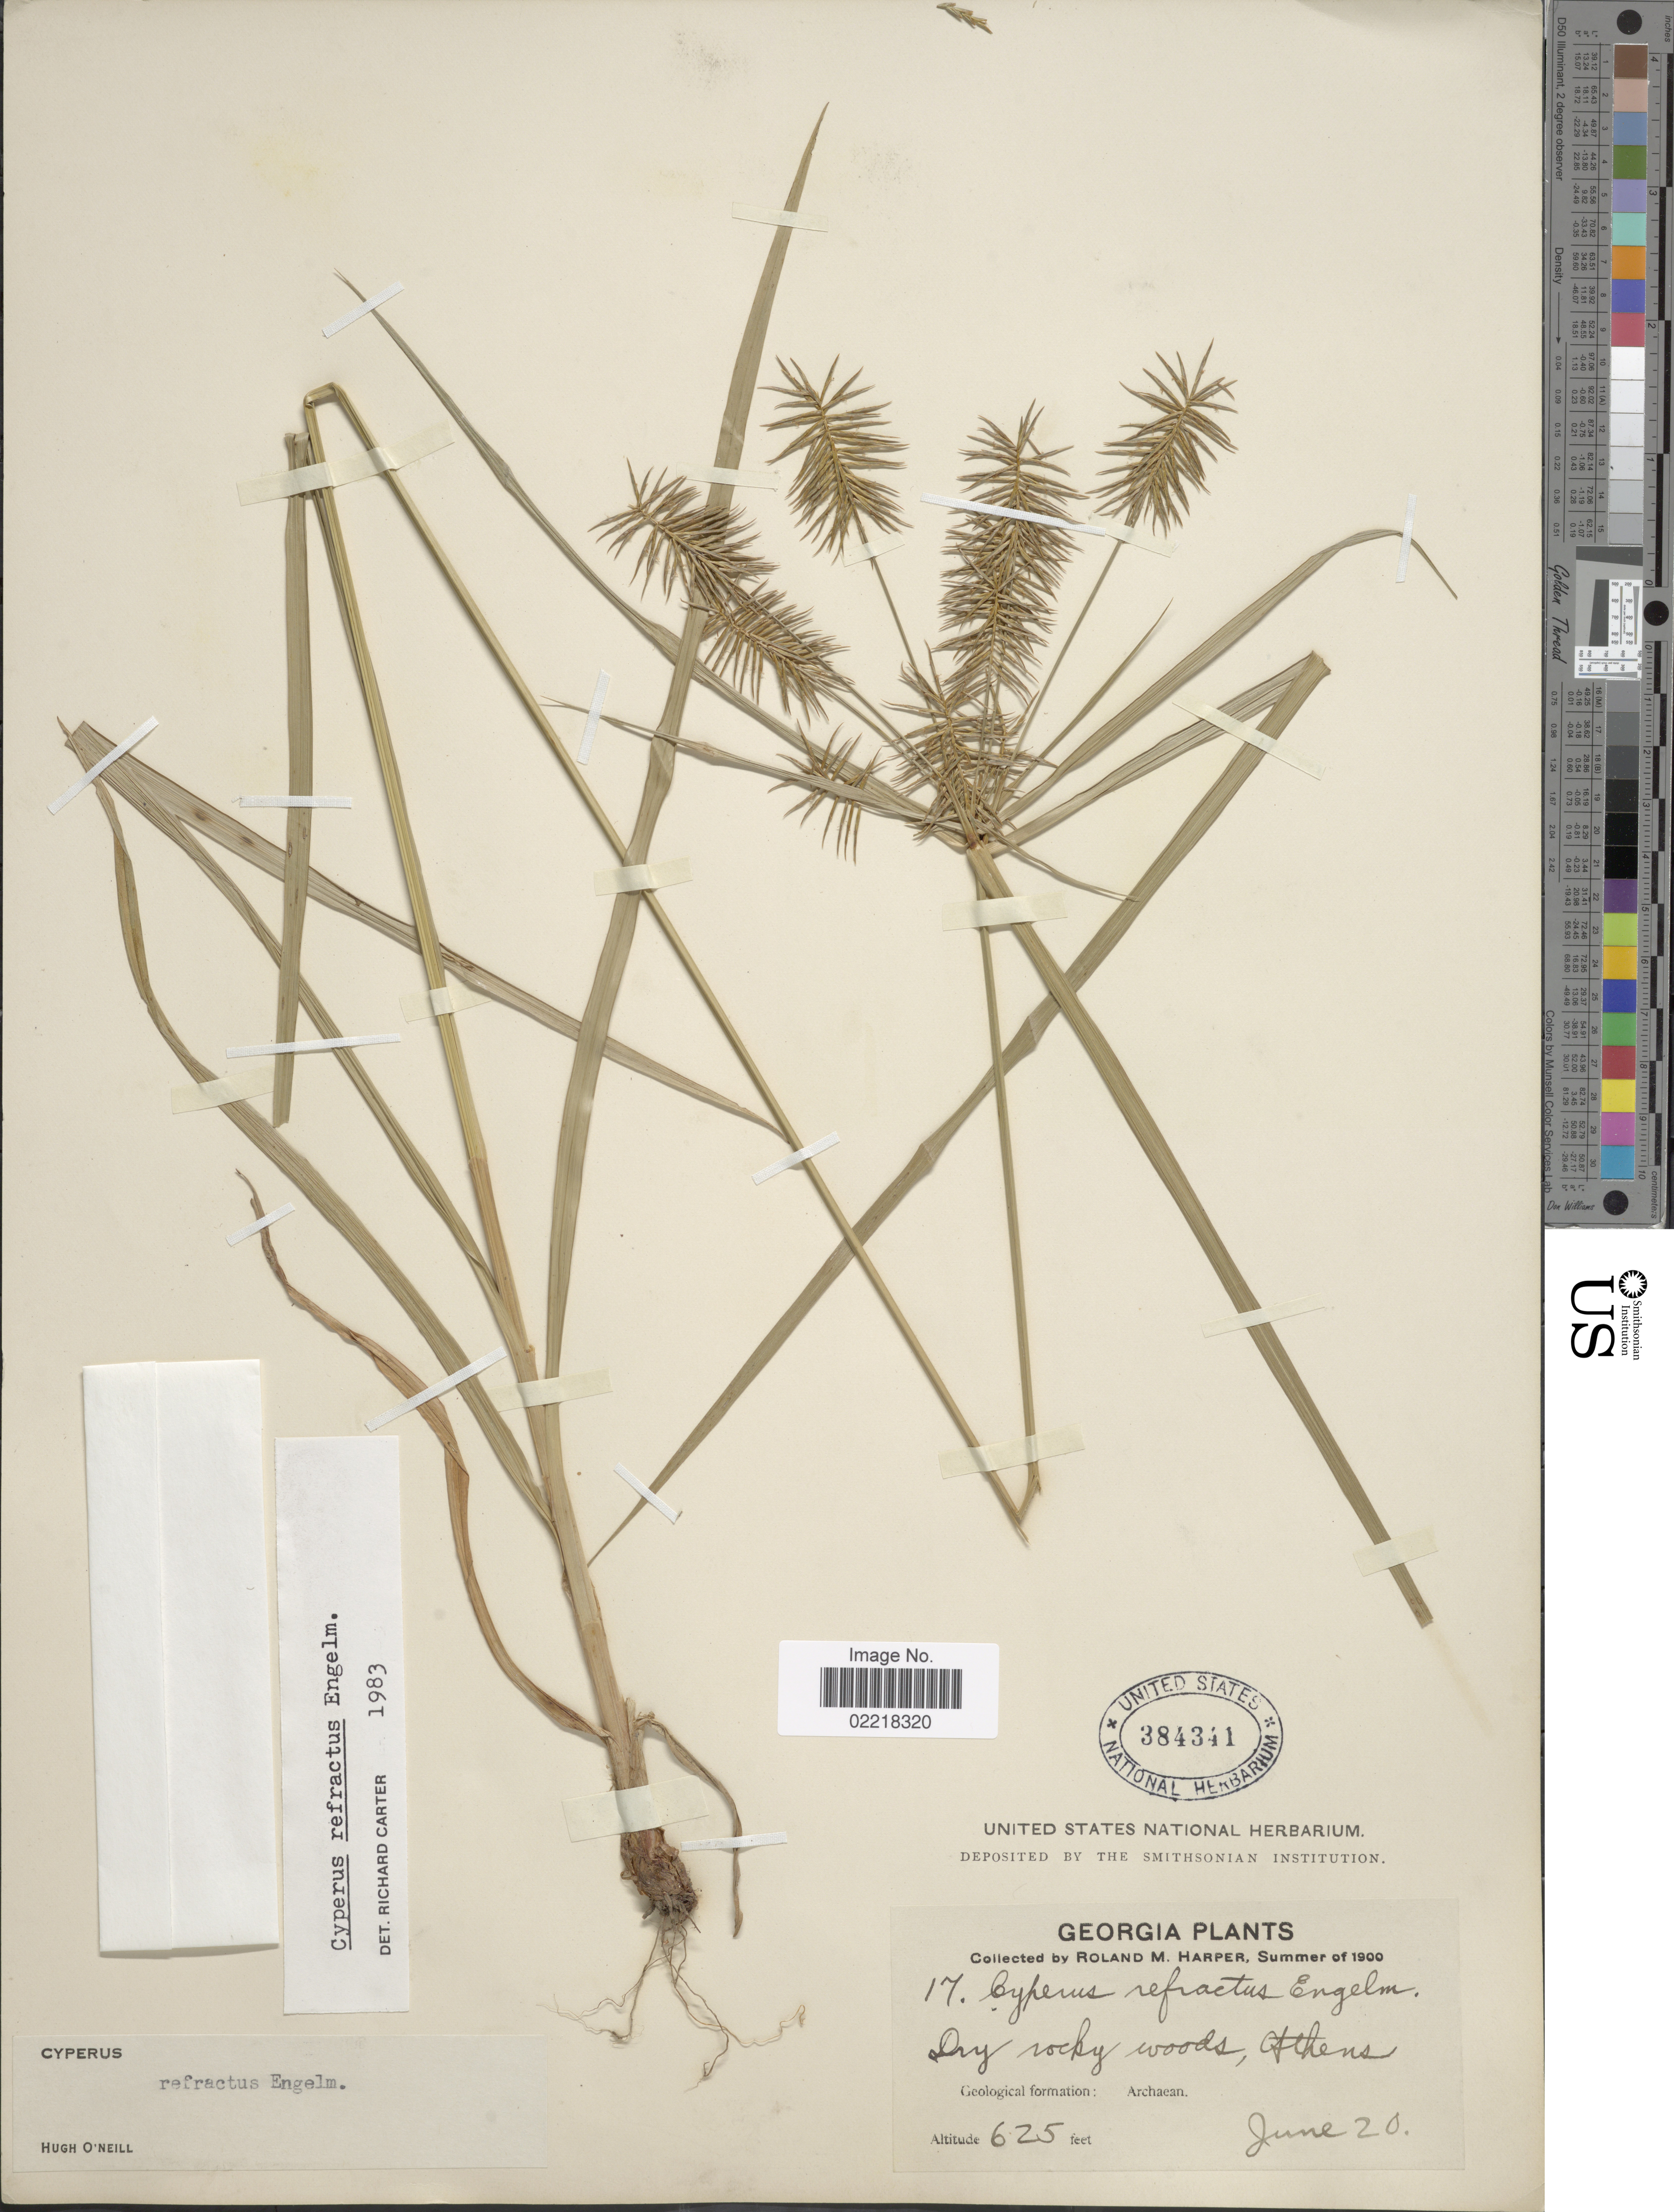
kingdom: Plantae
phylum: Tracheophyta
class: Liliopsida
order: Poales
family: Cyperaceae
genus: Cyperus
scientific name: Cyperus refractus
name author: Engelm. ex Boeckeler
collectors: R. M. Harper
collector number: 17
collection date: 1900-06-20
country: United States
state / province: Georgia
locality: Athens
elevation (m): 190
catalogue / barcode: US 384341